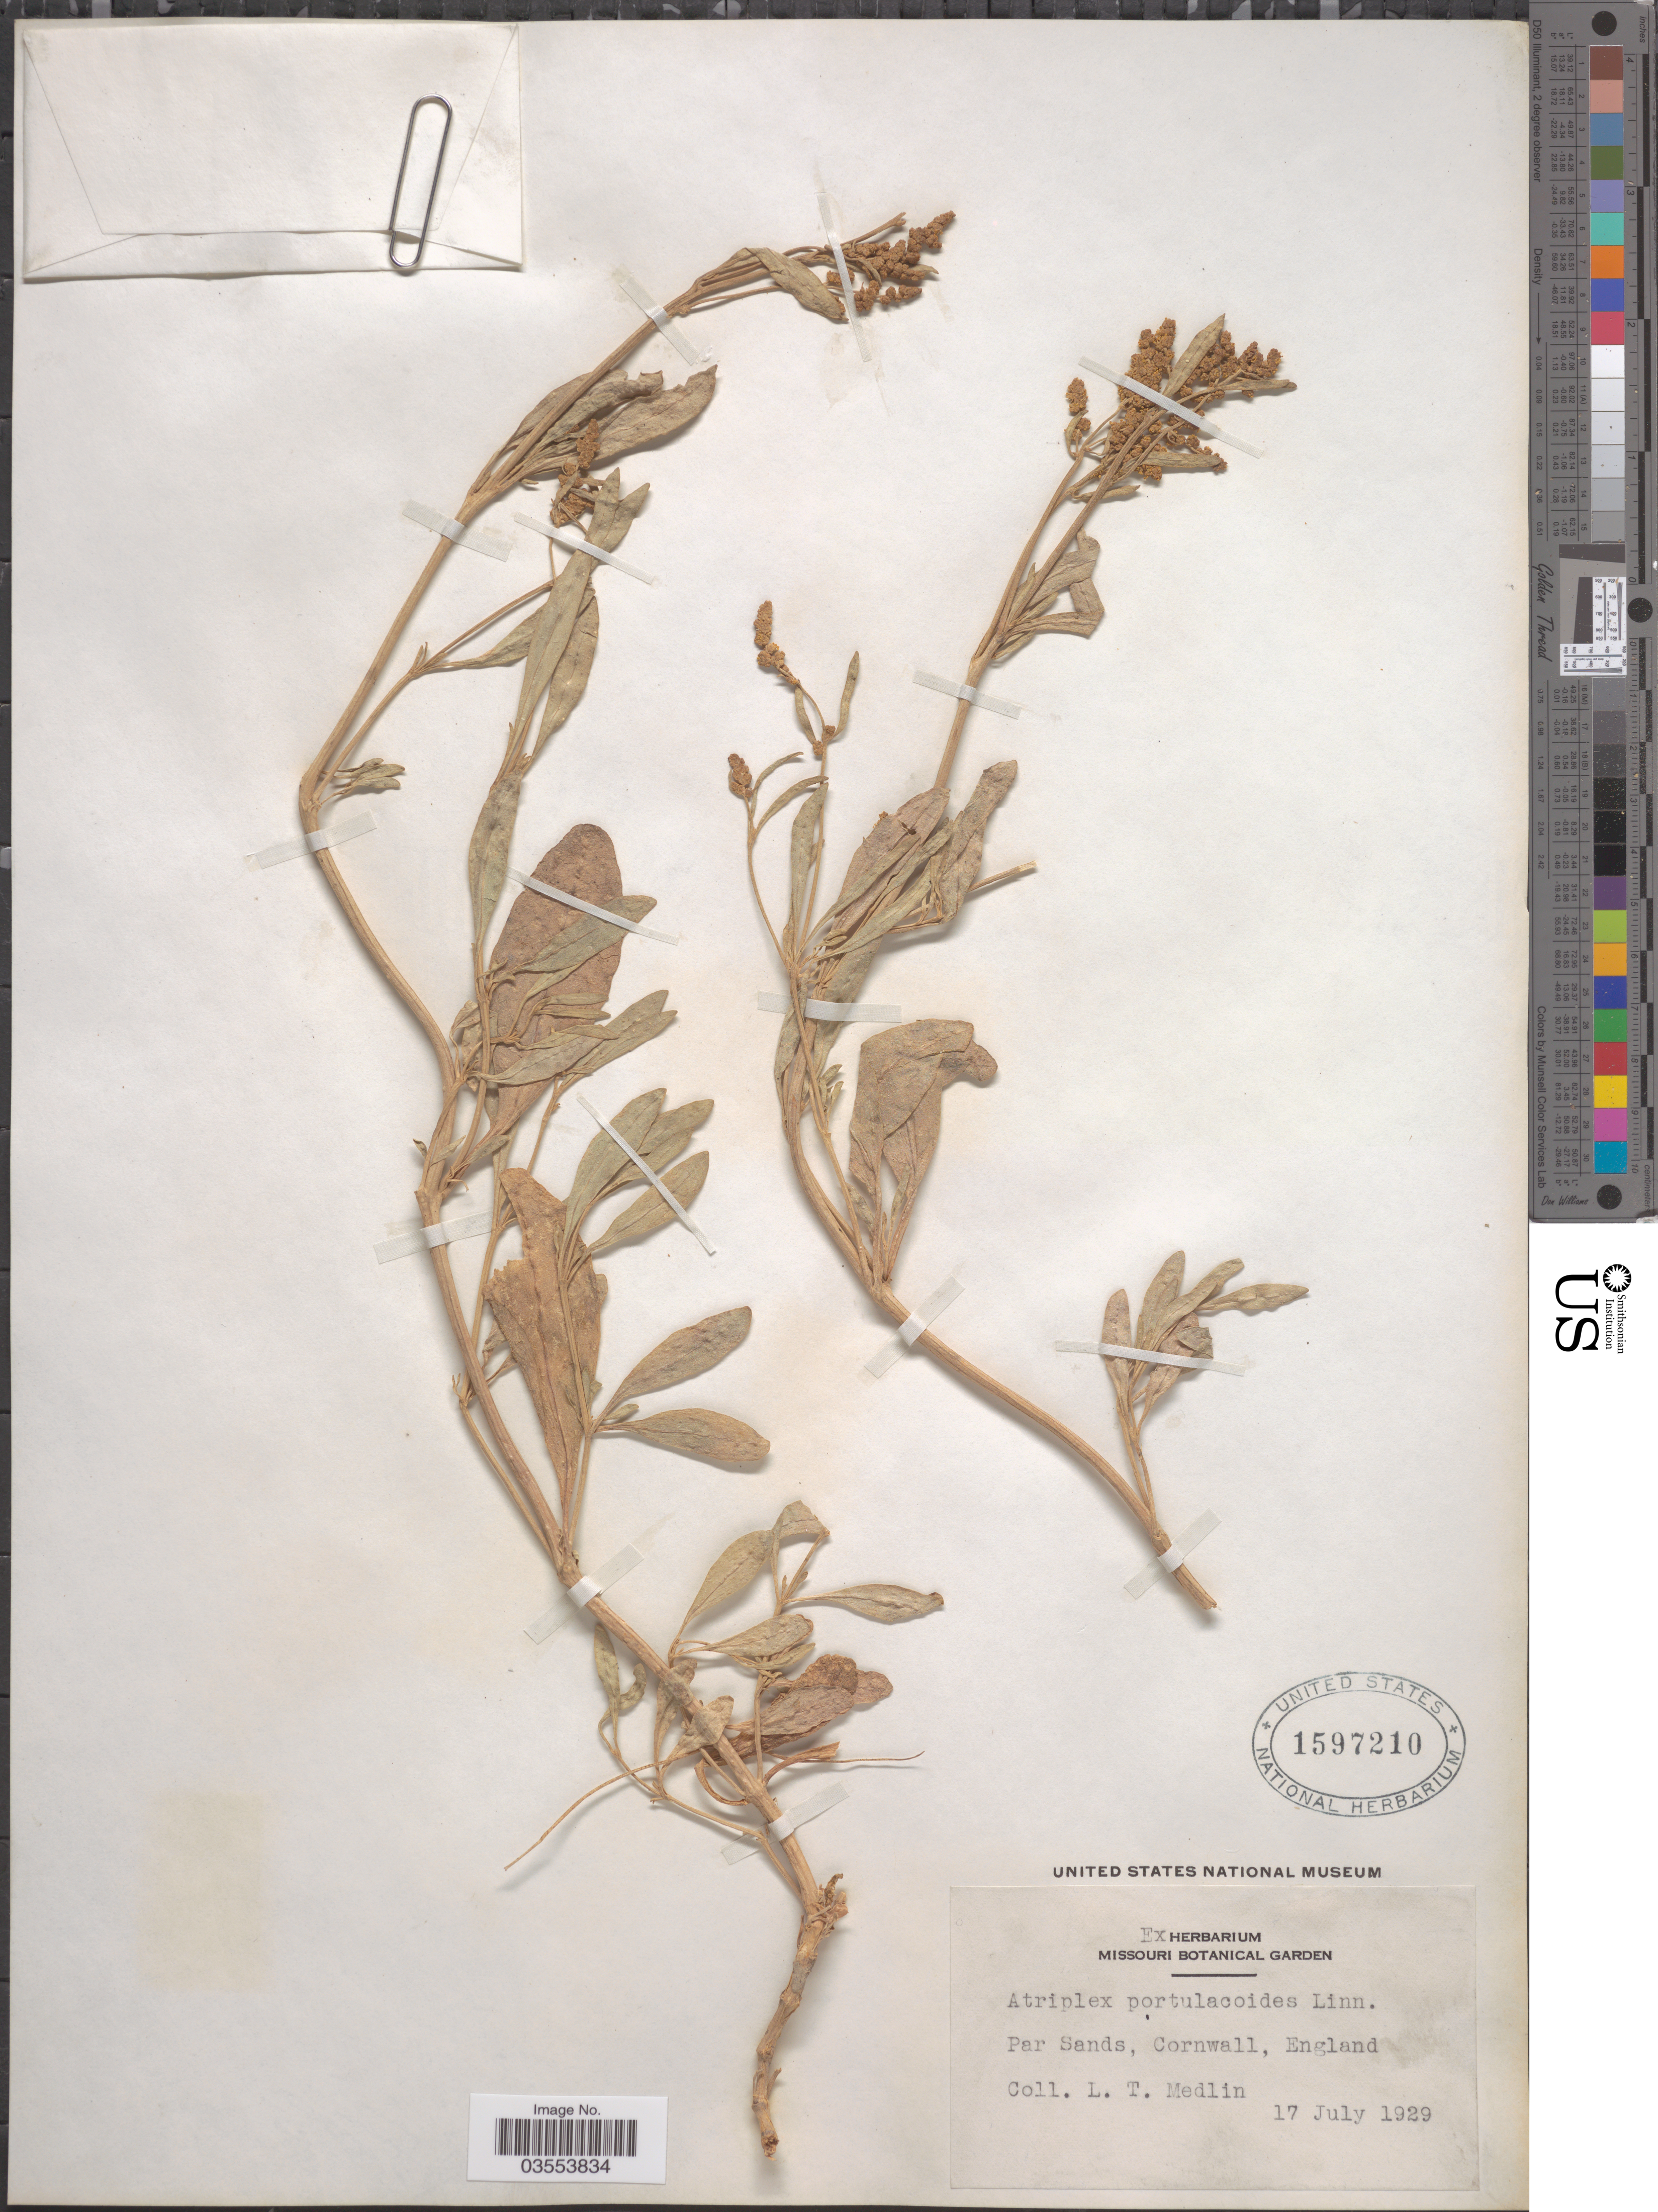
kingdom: Plantae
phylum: Tracheophyta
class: Magnoliopsida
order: Caryophyllales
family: Amaranthaceae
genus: Atriplex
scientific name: Atriplex portulacoides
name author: L.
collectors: L. Medlin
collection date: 1929-07-17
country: United Kingdom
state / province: England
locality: Par Sands, Cornwall.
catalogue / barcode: US 1597210